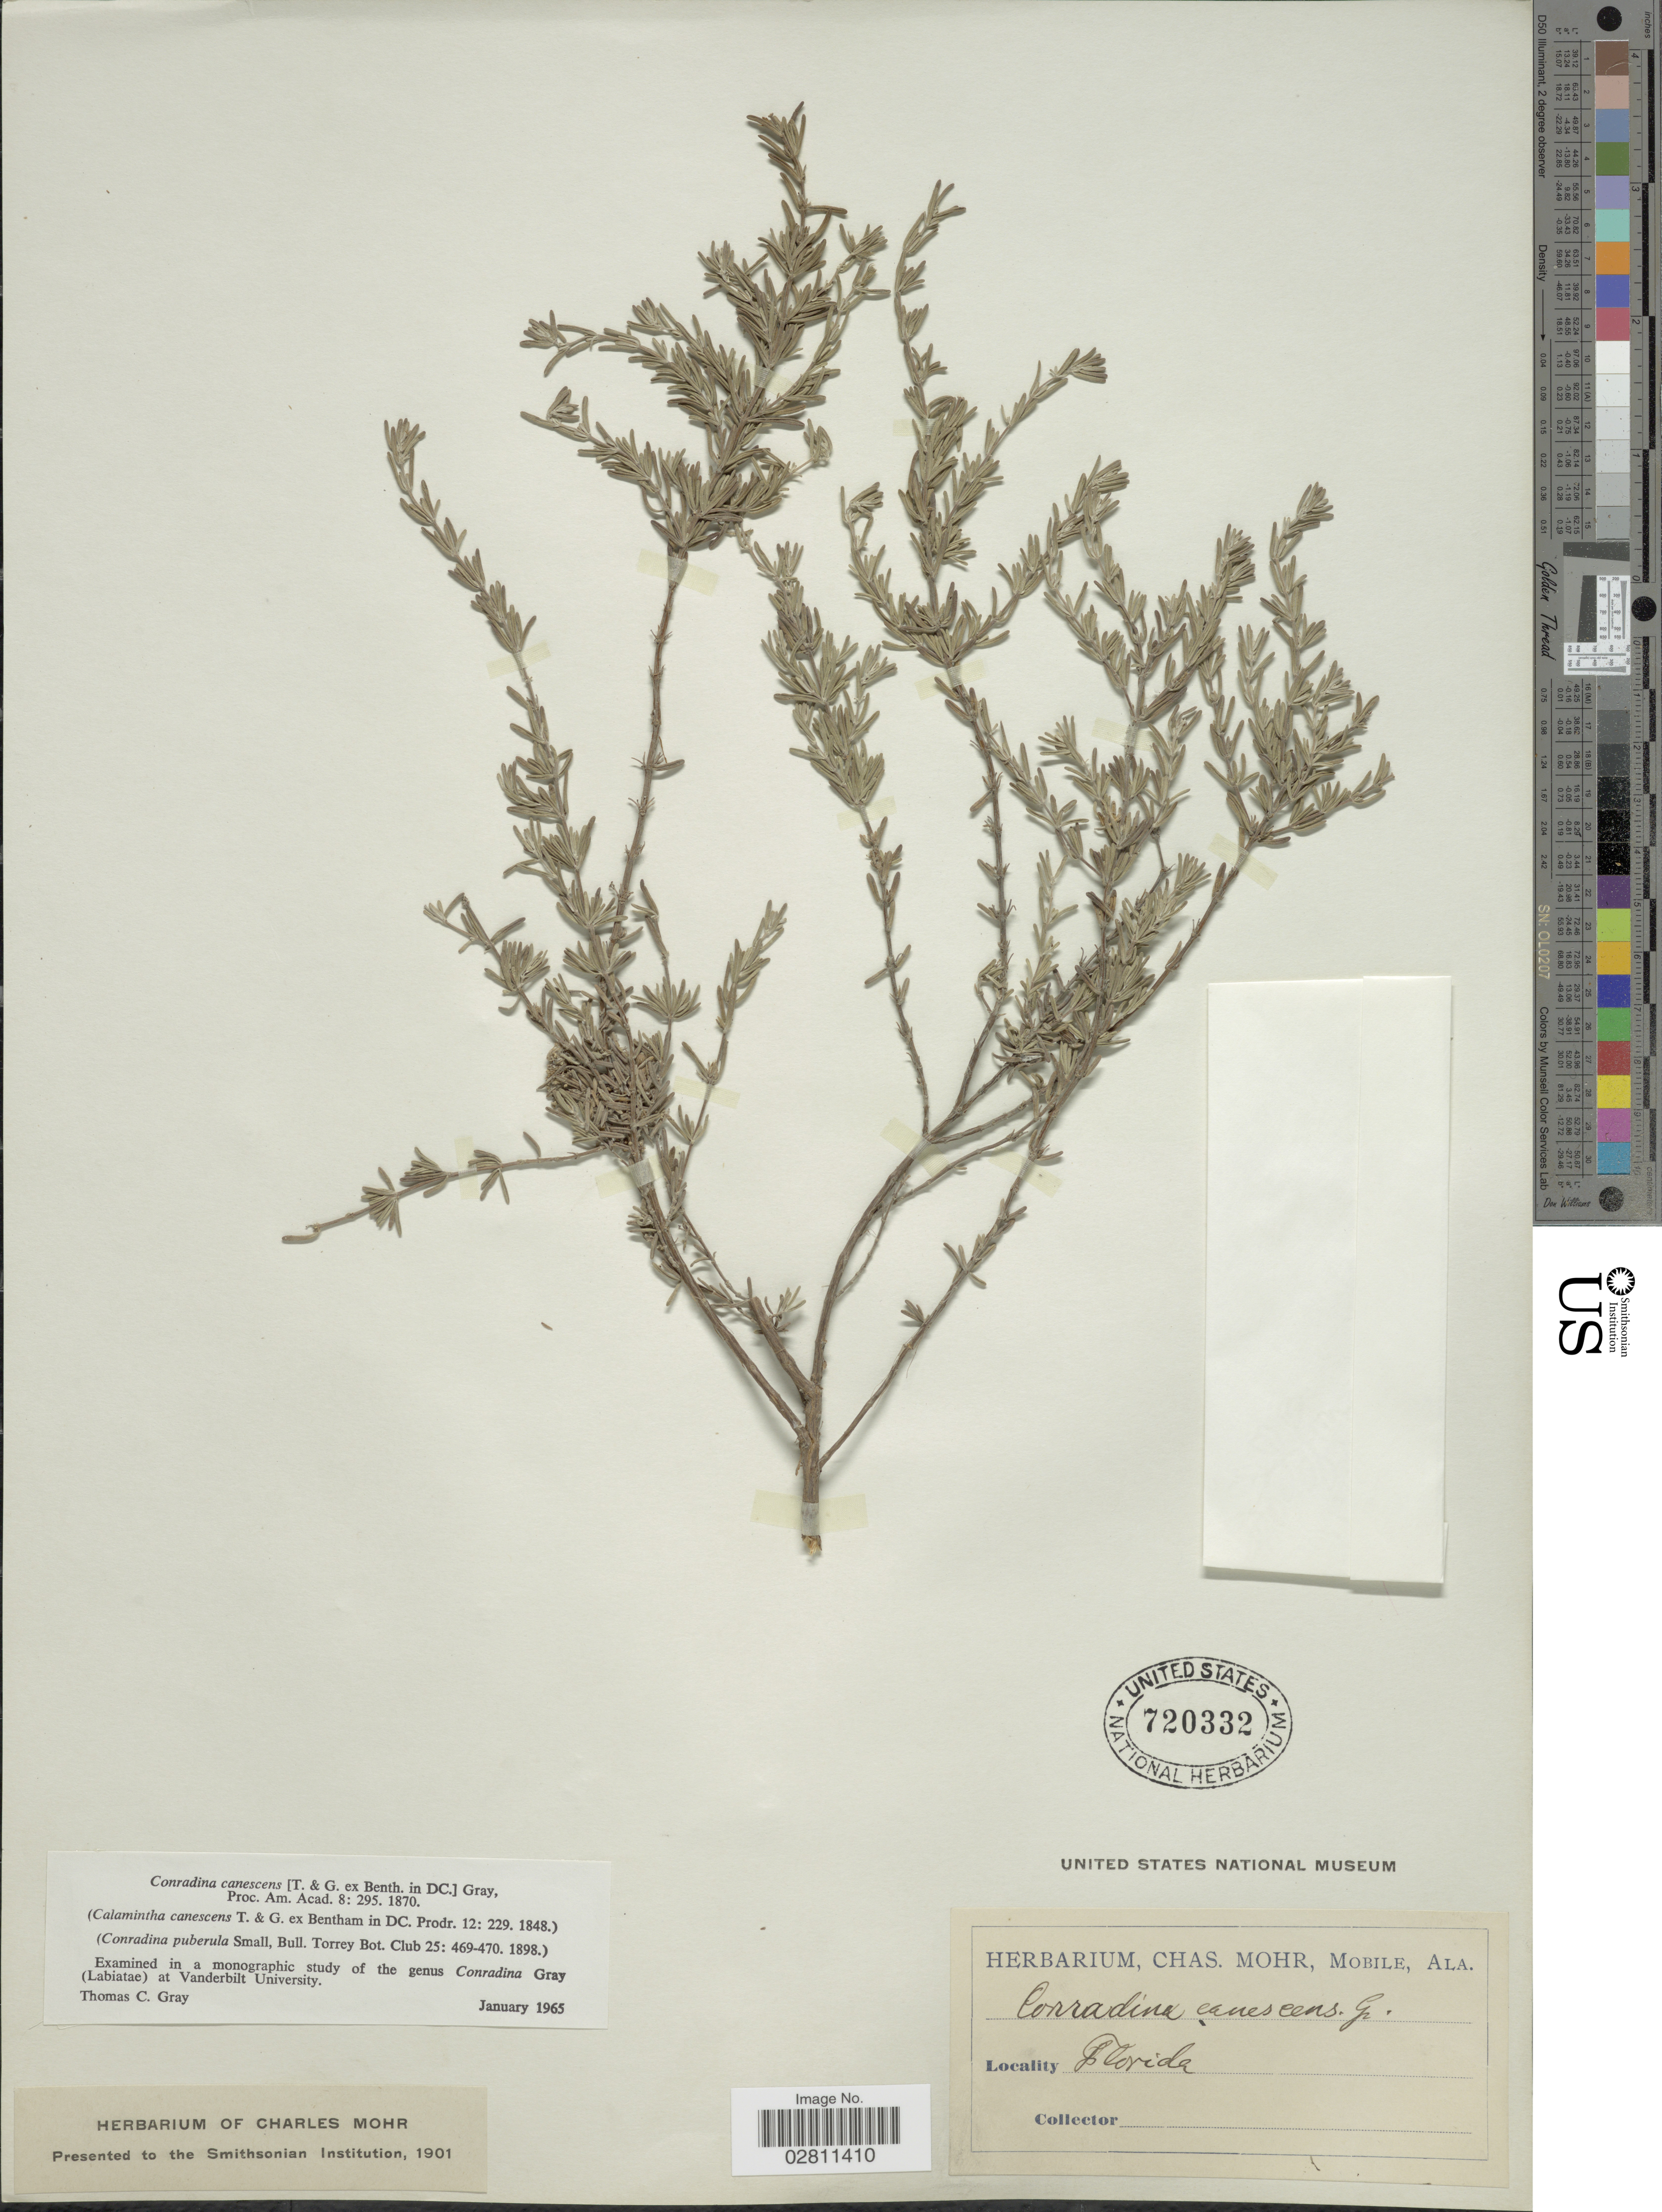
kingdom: Plantae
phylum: Tracheophyta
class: Magnoliopsida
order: Lamiales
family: Lamiaceae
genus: Conradina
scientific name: Conradina canescens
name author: A. Gray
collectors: ex herb. Charles Mohr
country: United States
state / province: Florida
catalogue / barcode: US 720332